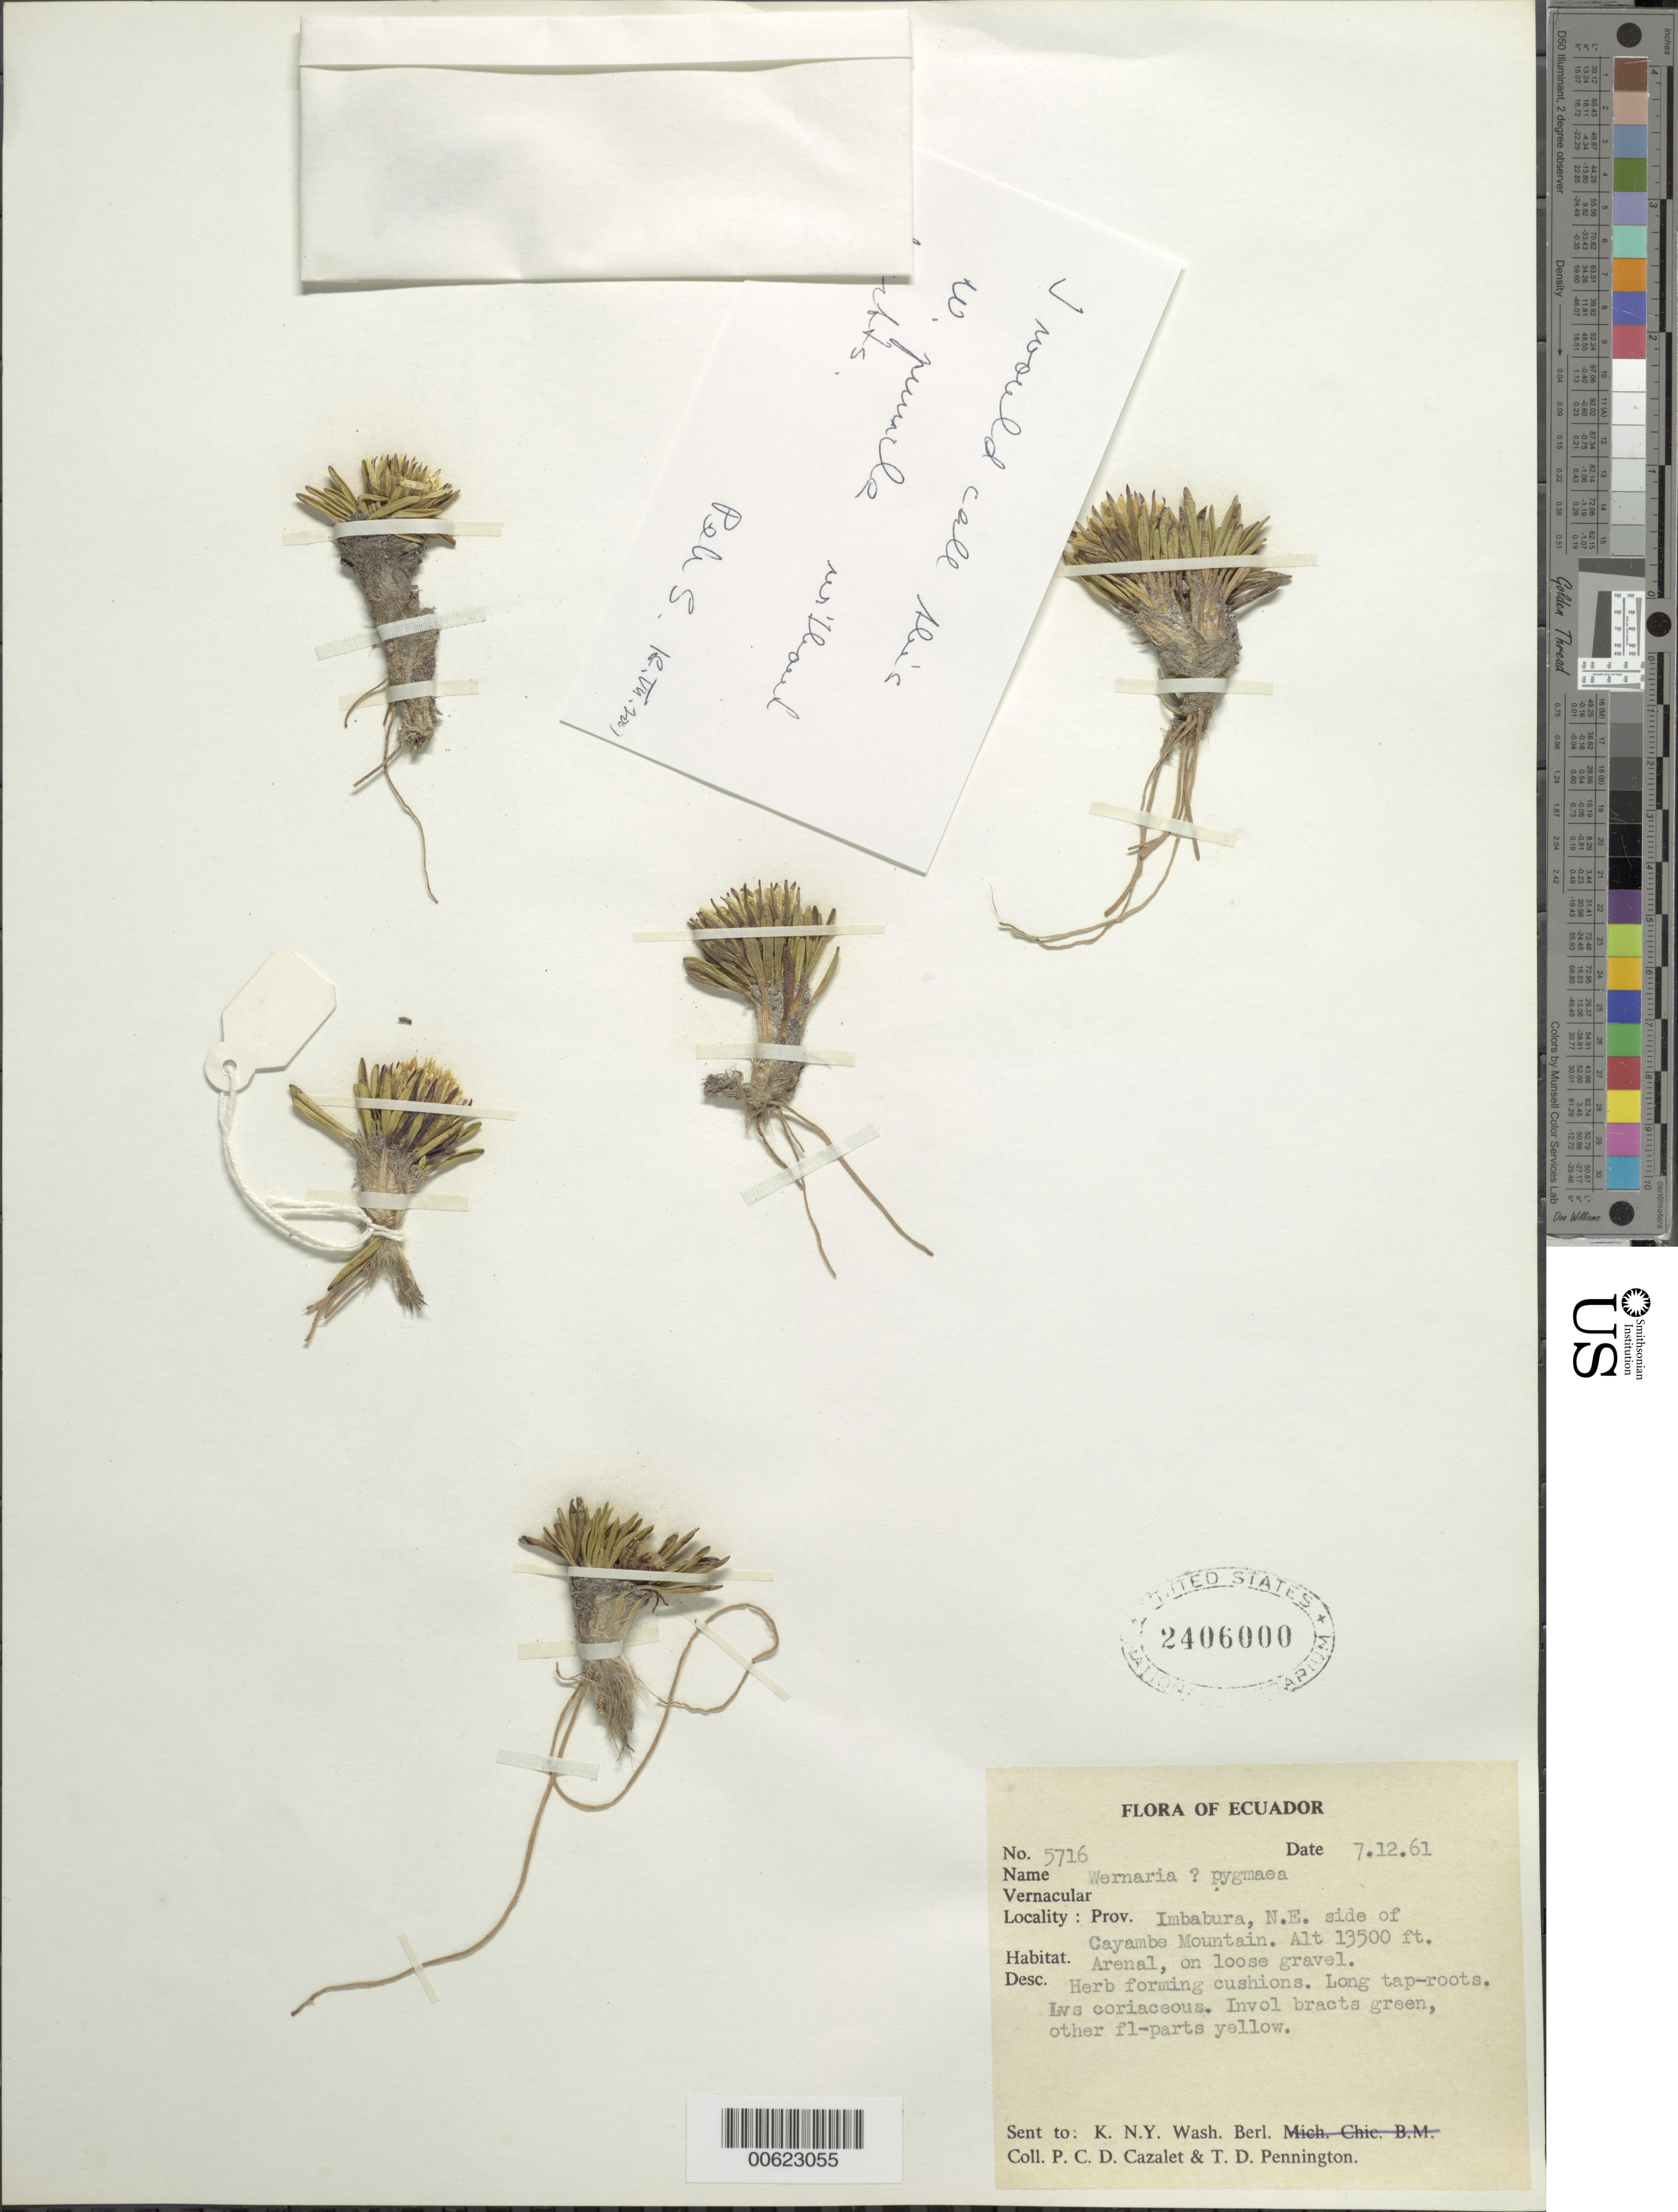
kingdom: Plantae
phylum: Tracheophyta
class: Magnoliopsida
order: Asterales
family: Asteraceae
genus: Werneria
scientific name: Werneria pumila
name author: Kunth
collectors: P. C. D. Cazalet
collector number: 5716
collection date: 1961-07-12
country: Ecuador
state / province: Imbabura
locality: Cayambe Volcano, NE side of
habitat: Arenal, on loose gravel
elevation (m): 4114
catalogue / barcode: US 2406000